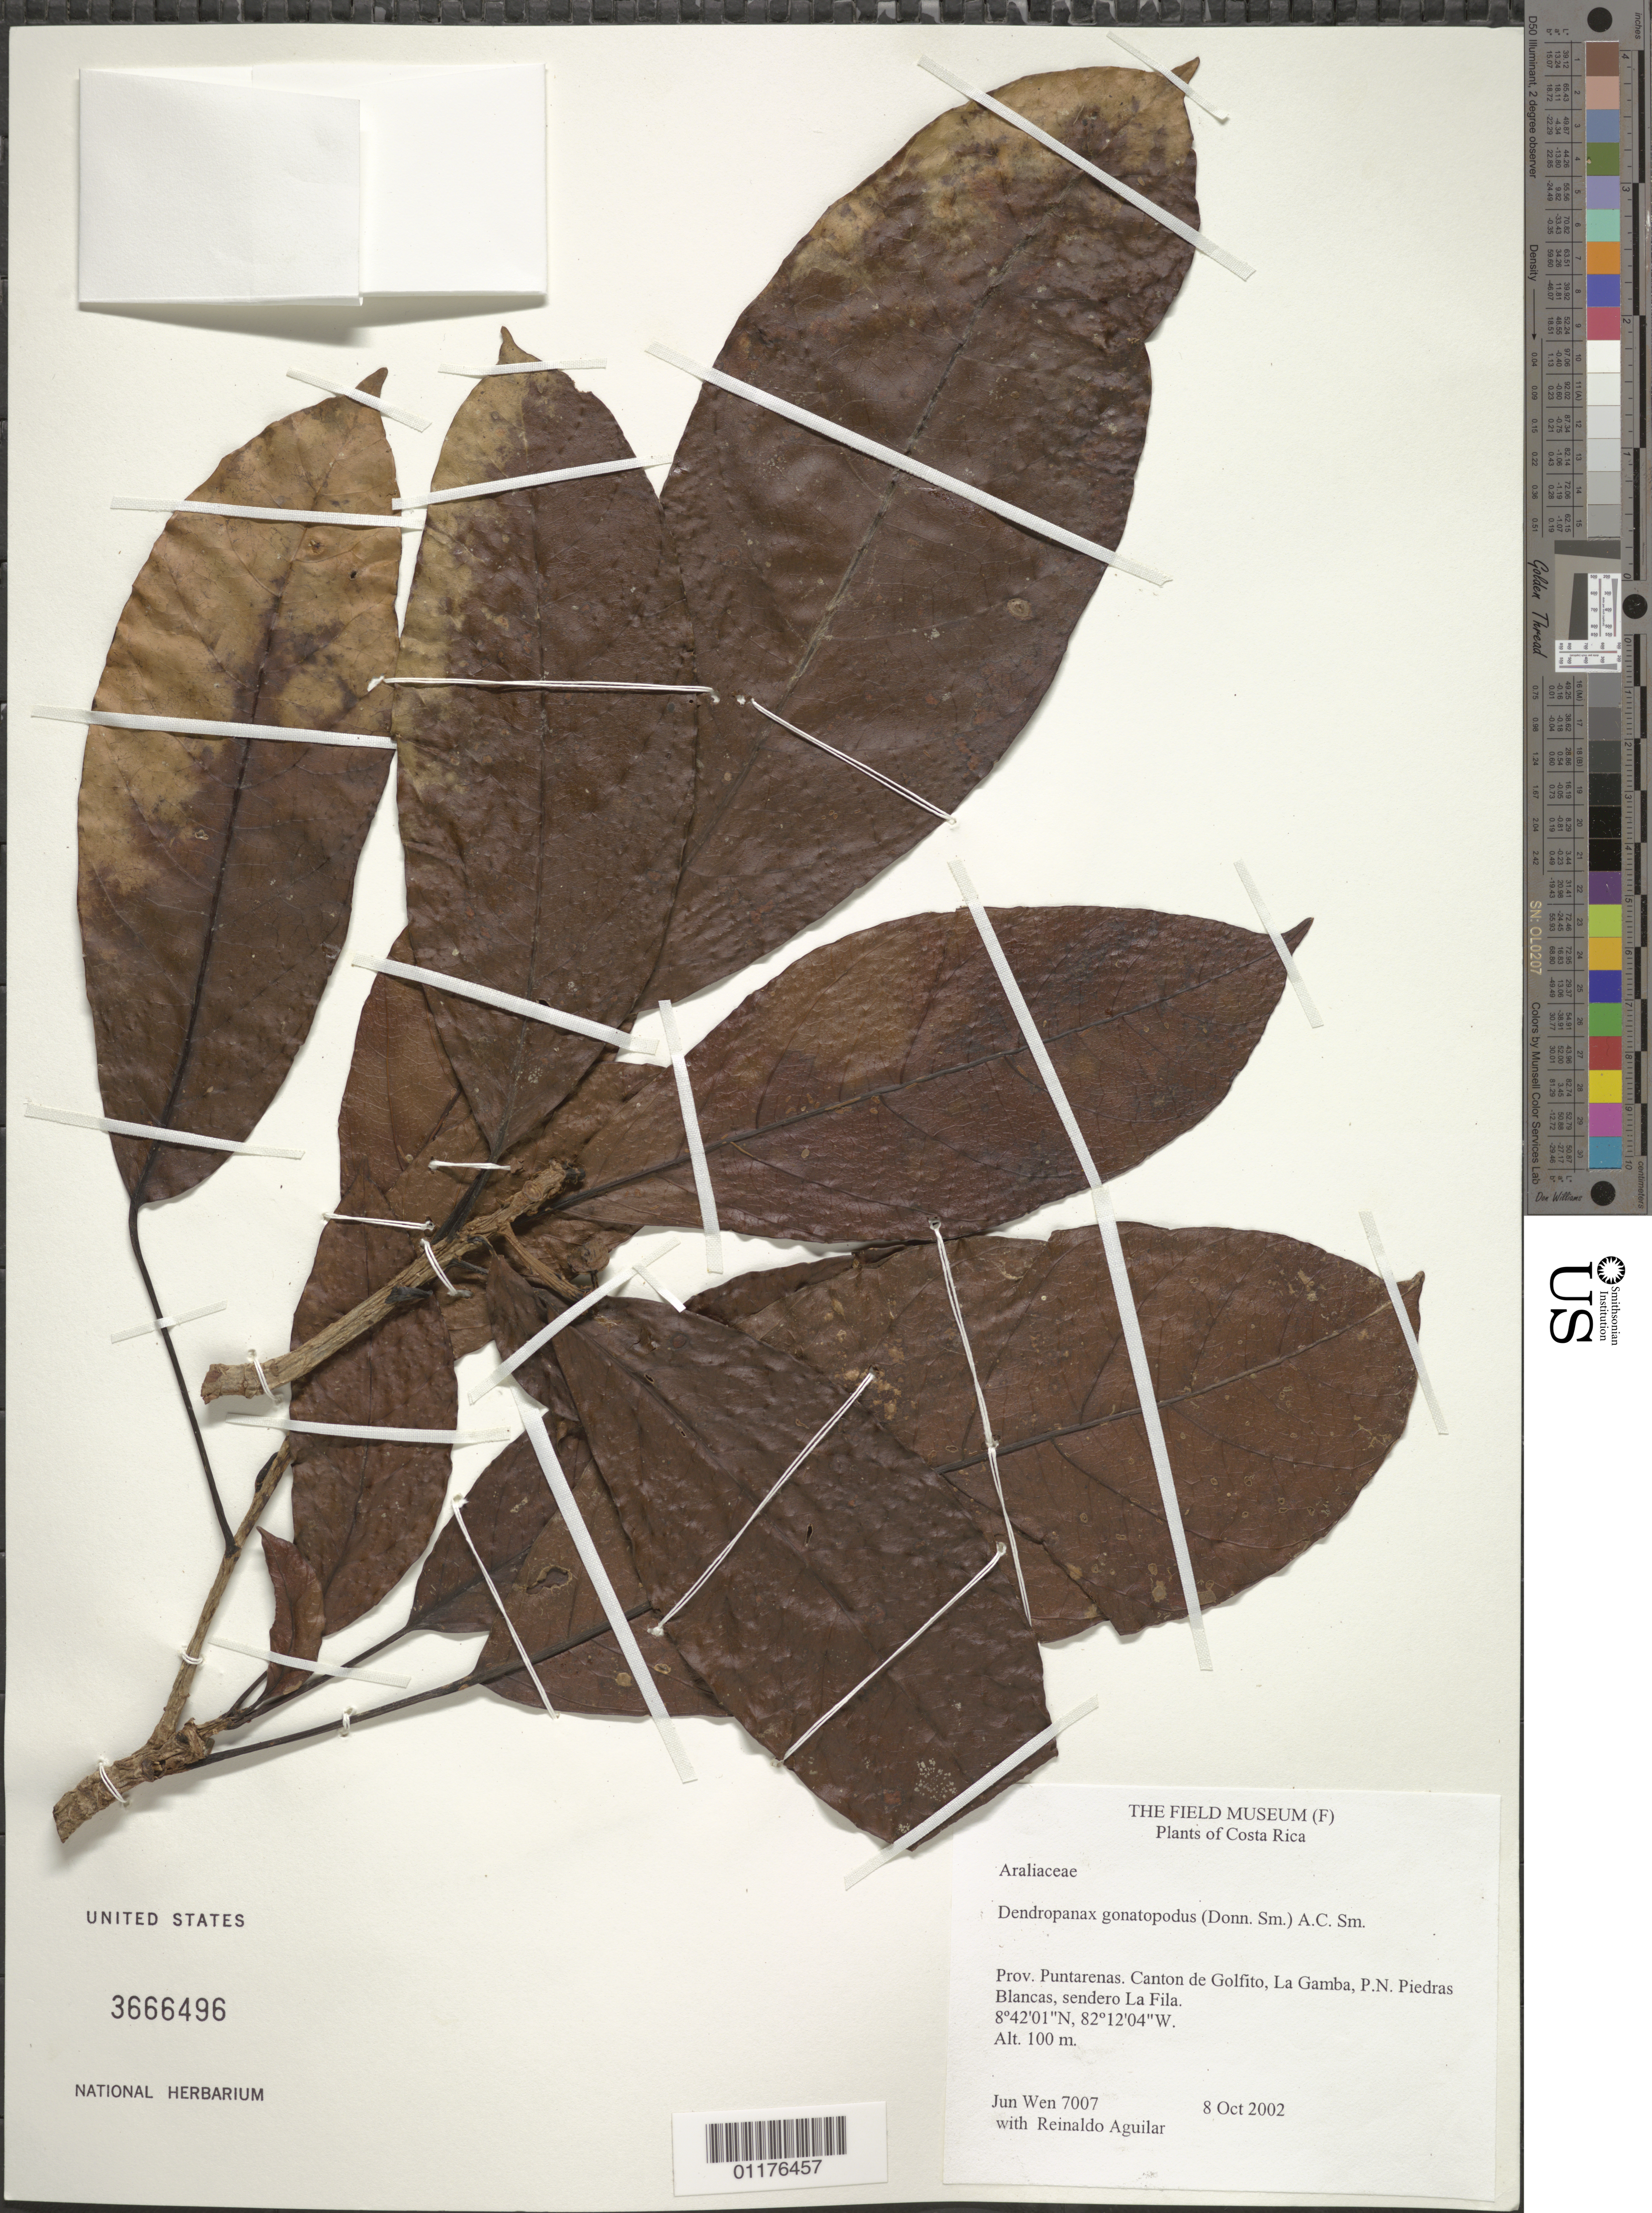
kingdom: Plantae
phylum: Tracheophyta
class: Magnoliopsida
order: Apiales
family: Araliaceae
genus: Dendropanax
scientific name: Dendropanax gonatopodus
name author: (Donn. Sm.) A.C. Sm.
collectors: J. Wen & R. Aguilar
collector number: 7007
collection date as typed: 24 Sep 2002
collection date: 2002-10-08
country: Costa Rica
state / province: Puntarenas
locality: Canton de Golfito, La Gamba, P.N. Piedras Blancas, sendero La Fila.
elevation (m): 100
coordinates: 8 42 01 N, 82 12 04 W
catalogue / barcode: US 3666496